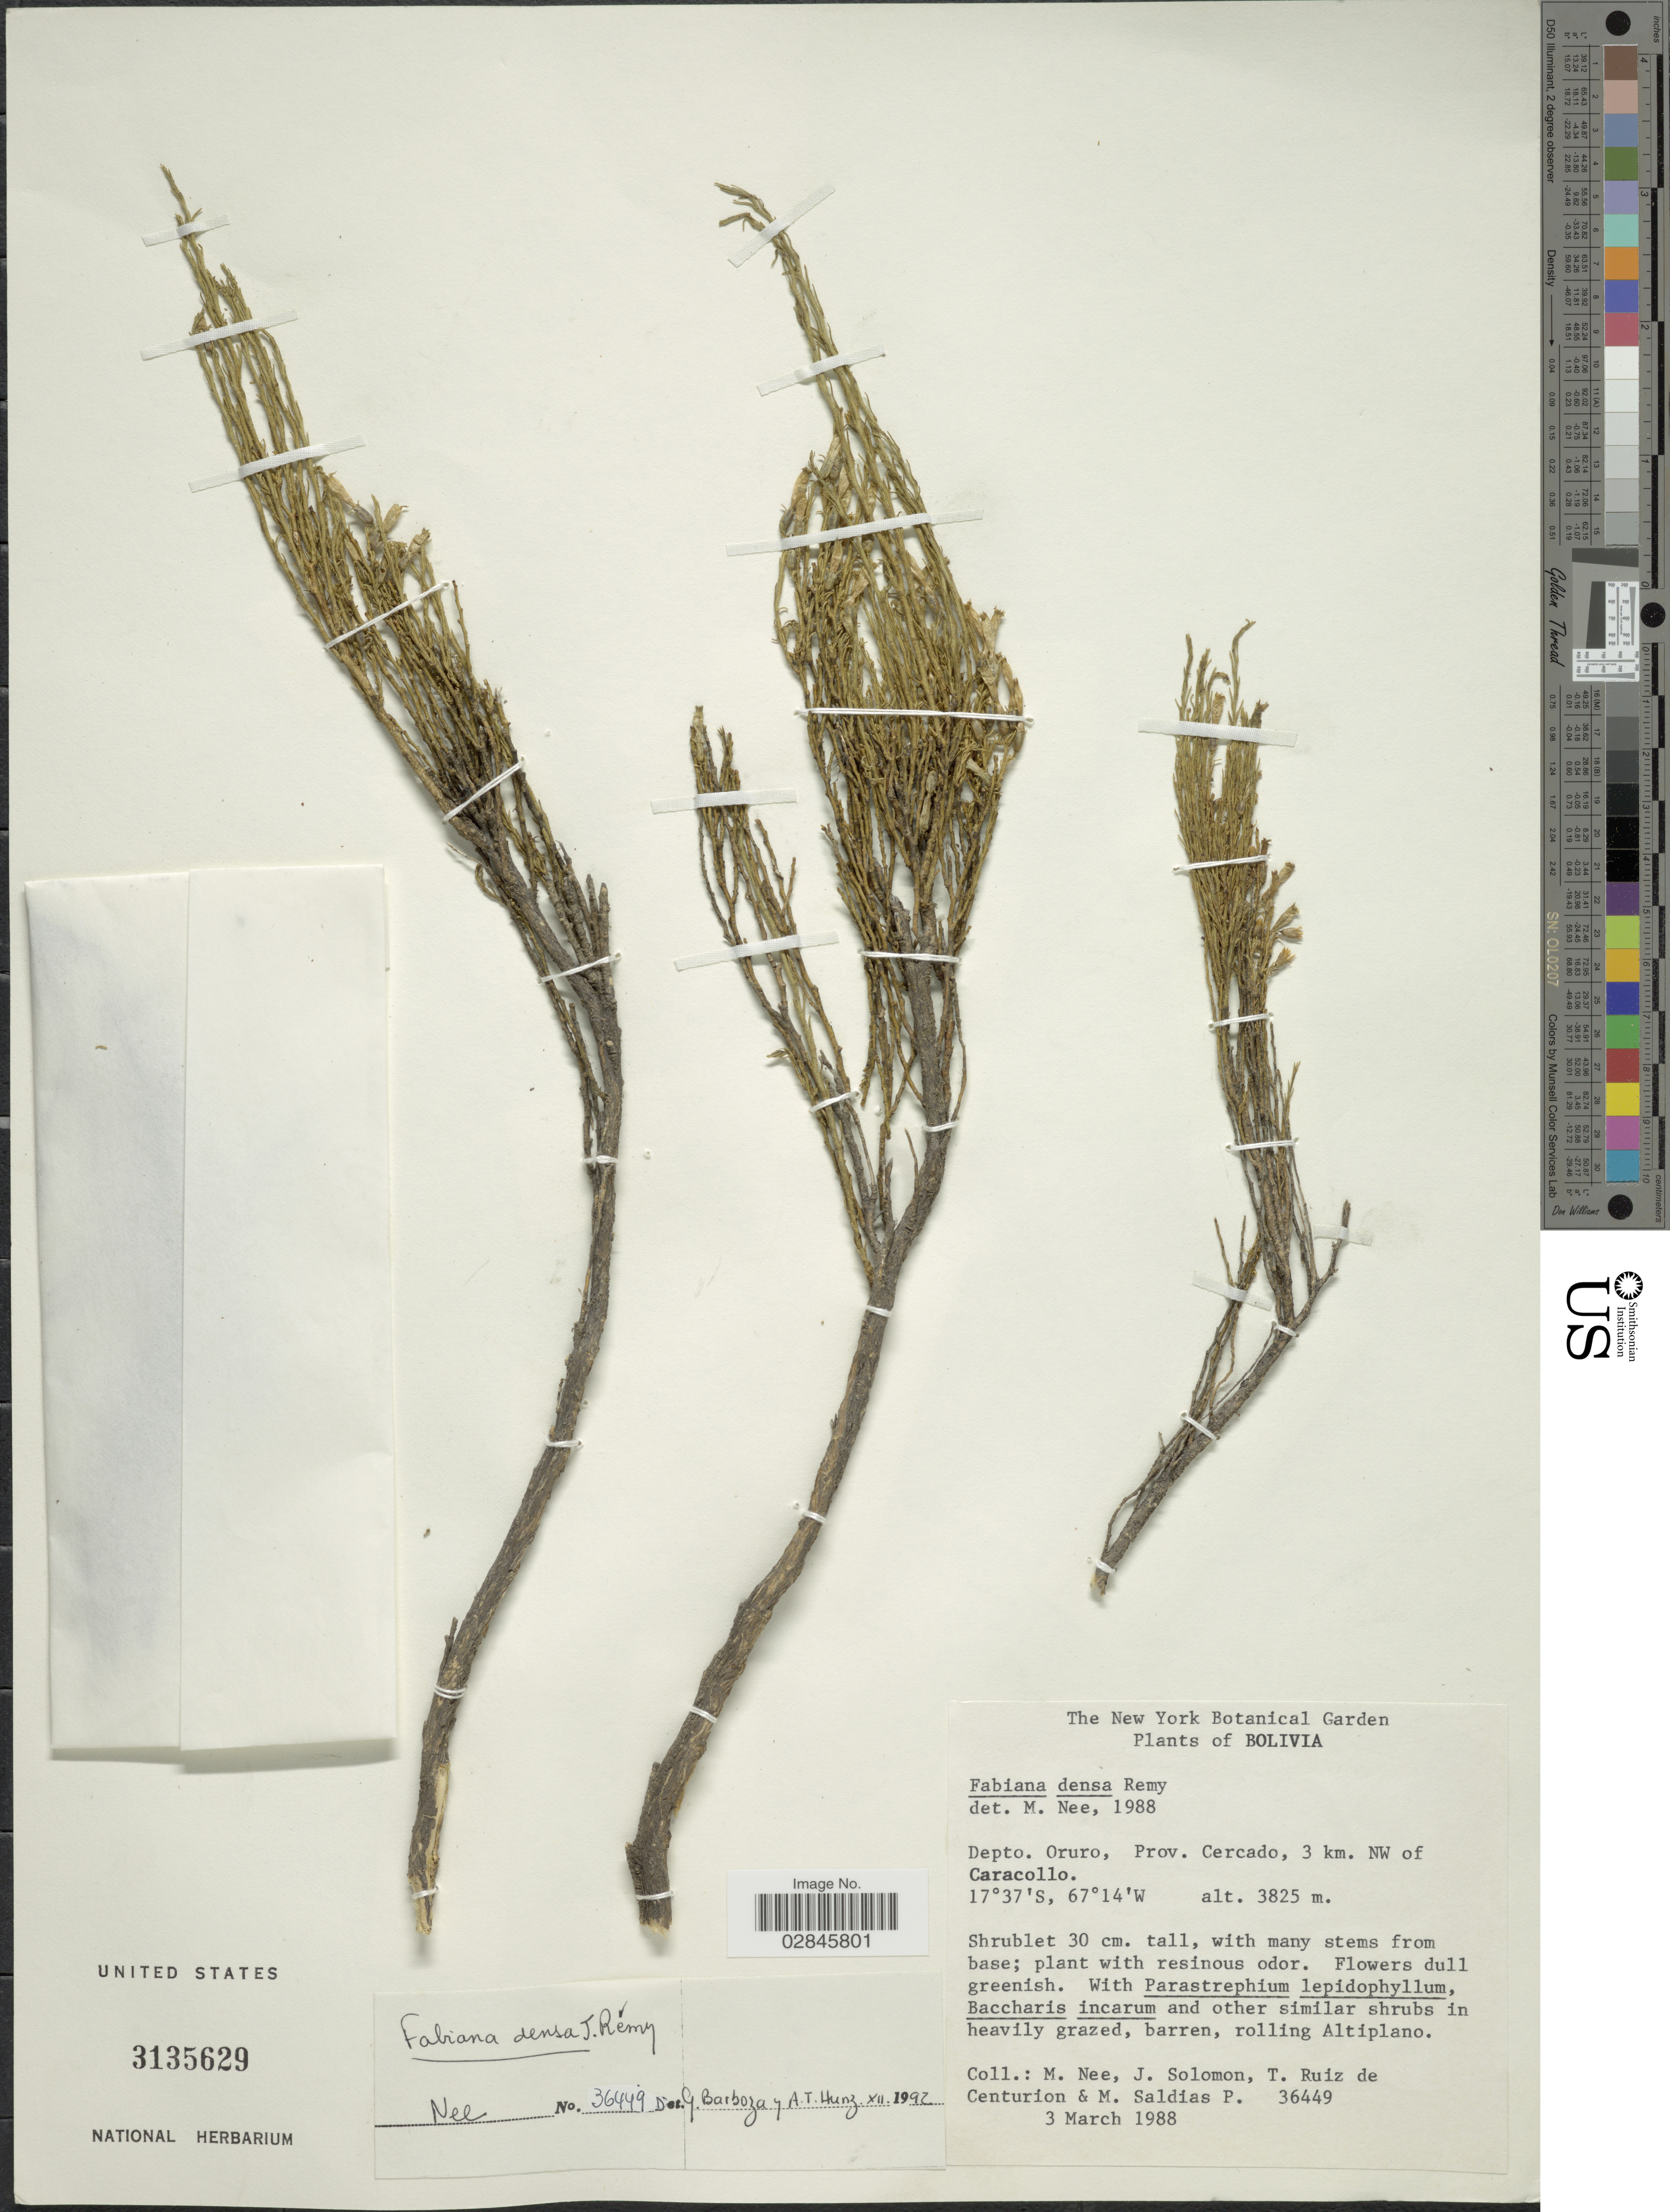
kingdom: Plantae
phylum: Tracheophyta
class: Magnoliopsida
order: Solanales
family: Solanaceae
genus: Fabiana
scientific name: Fabiana densa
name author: Remy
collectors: M. Nee, J. Solomon, T. De Centurion & M. Saldias P.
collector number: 36449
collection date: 1988-03-03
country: Bolivia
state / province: Oruro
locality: Depto. Oruro, Prov. Cercado, 3 km. NW of Caracollo.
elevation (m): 3825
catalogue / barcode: US 3135629